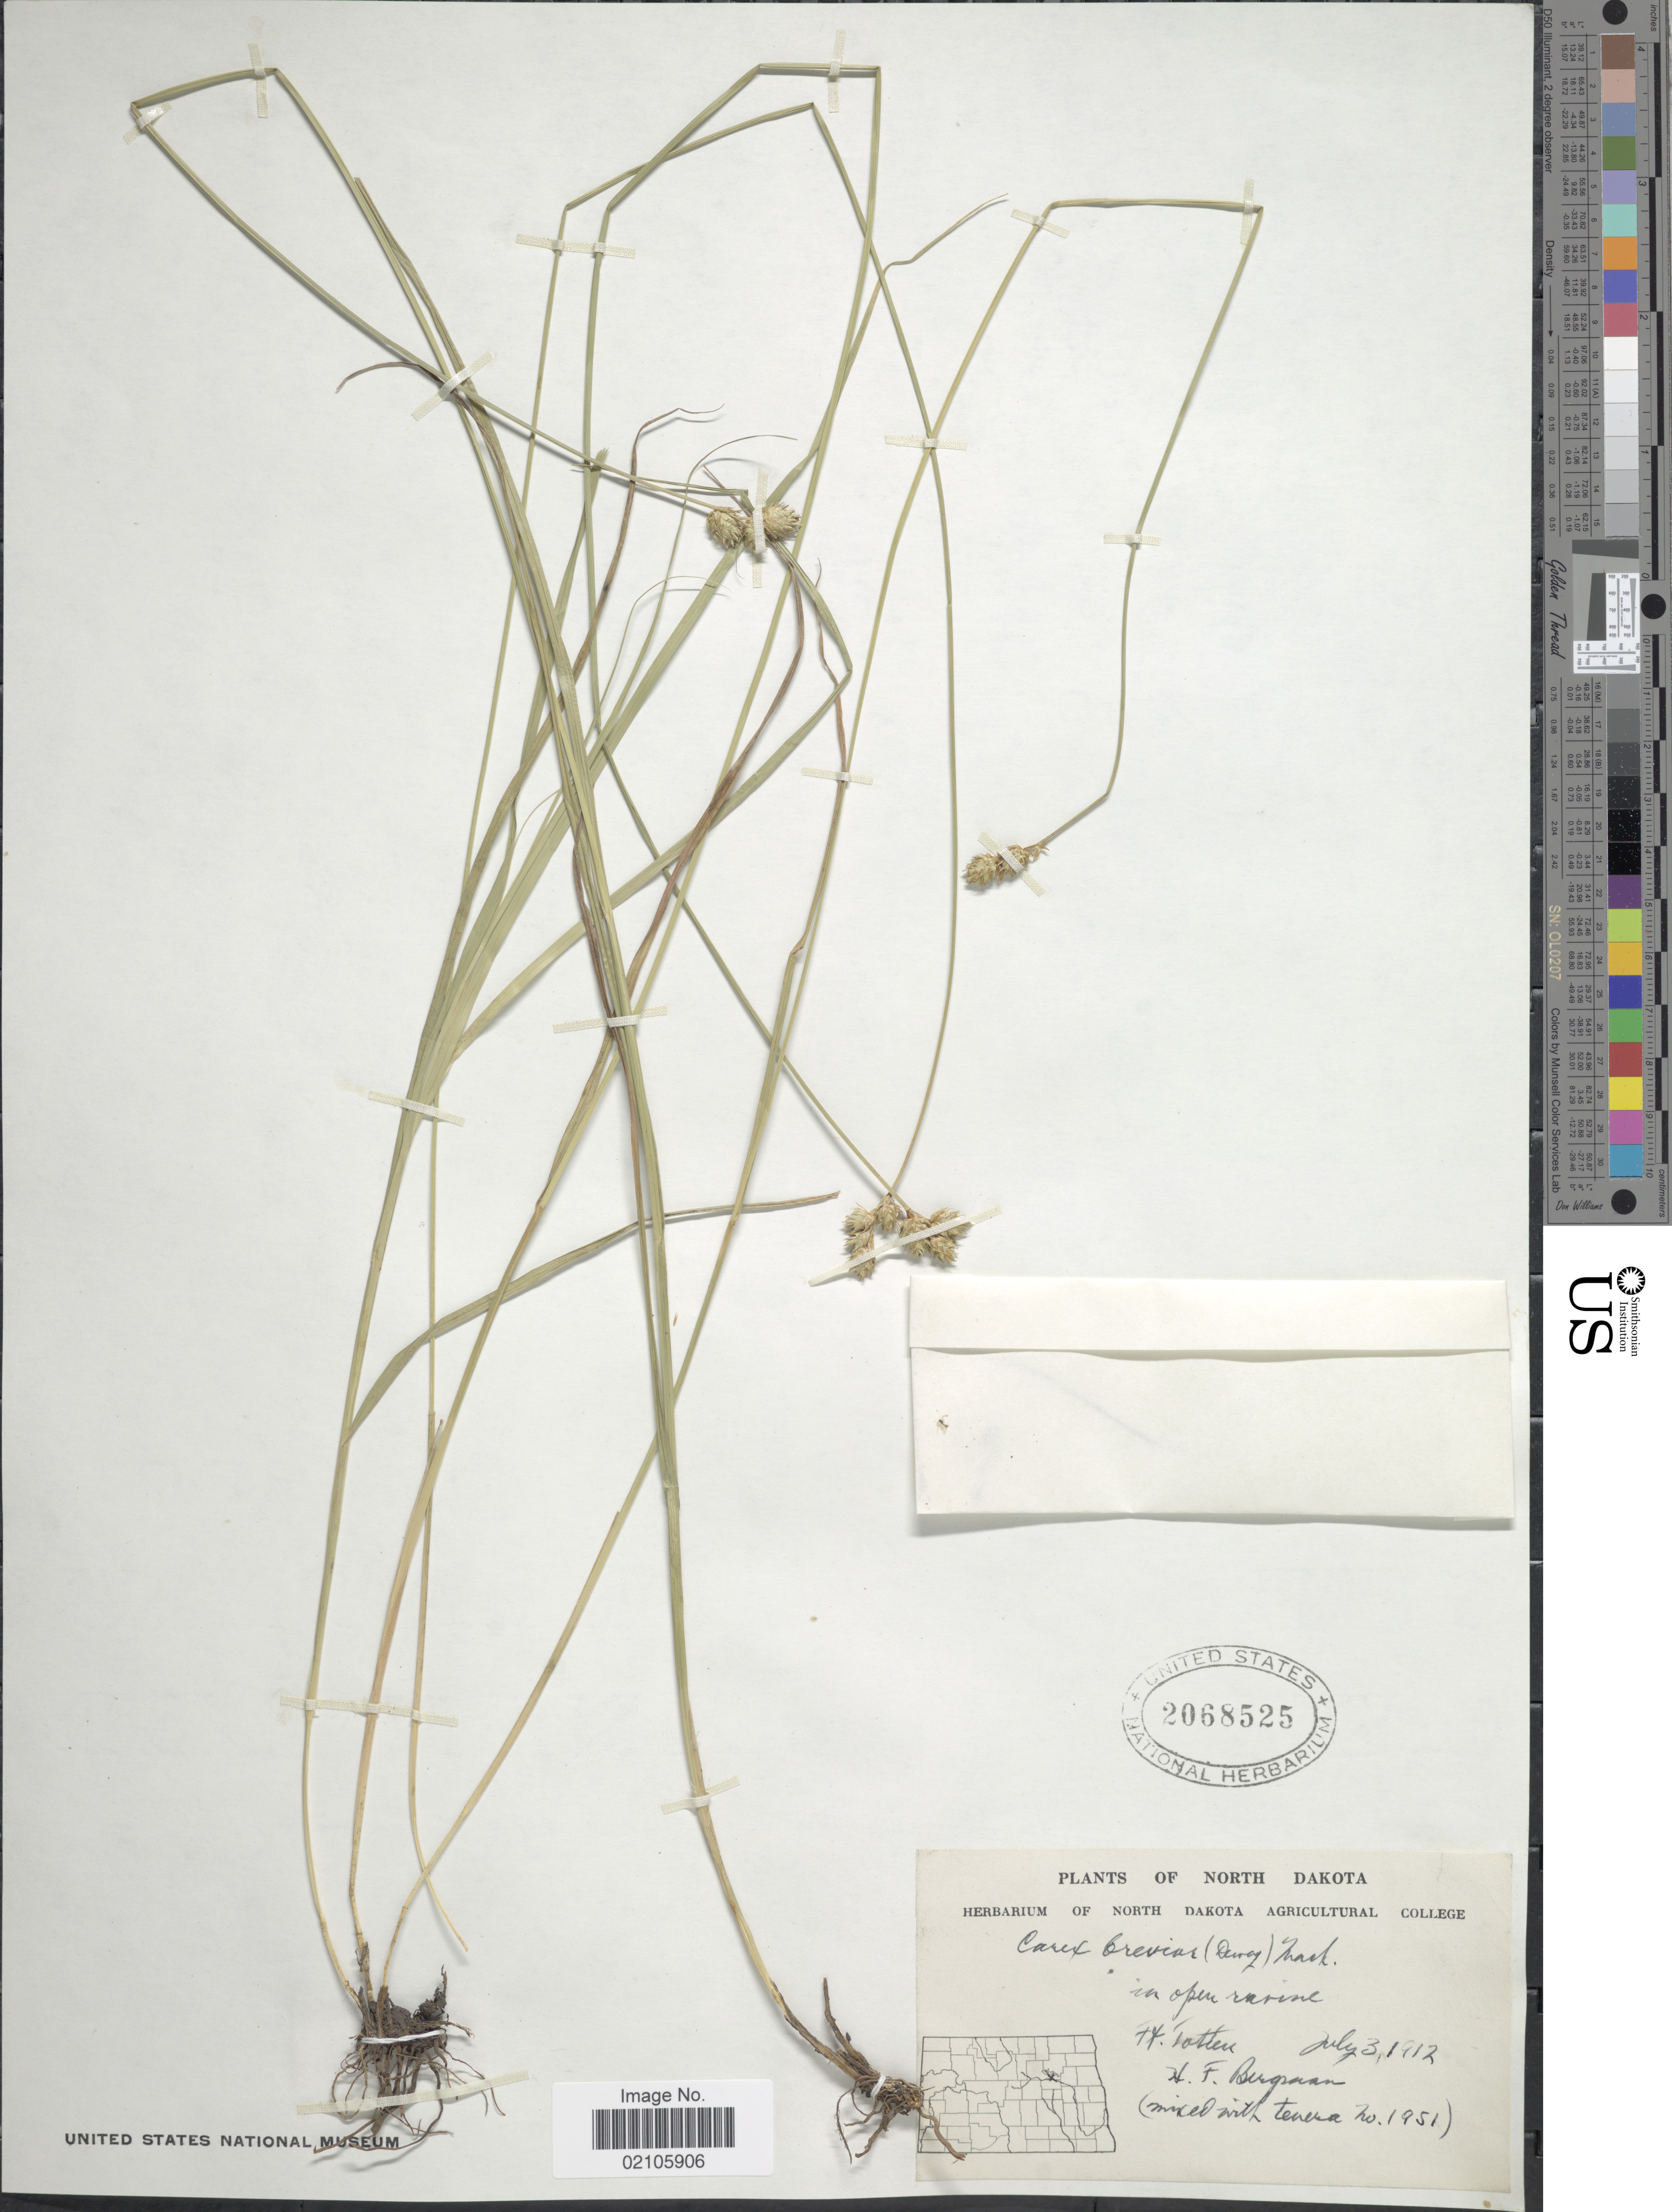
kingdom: Plantae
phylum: Tracheophyta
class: Liliopsida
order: Poales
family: Cyperaceae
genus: Carex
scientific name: Carex brevior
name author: (Dewey) Mack. ex Lunell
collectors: H. Bergman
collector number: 1951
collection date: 1912-07-03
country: United States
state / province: North Dakota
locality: Ft. Totten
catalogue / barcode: US 2068525